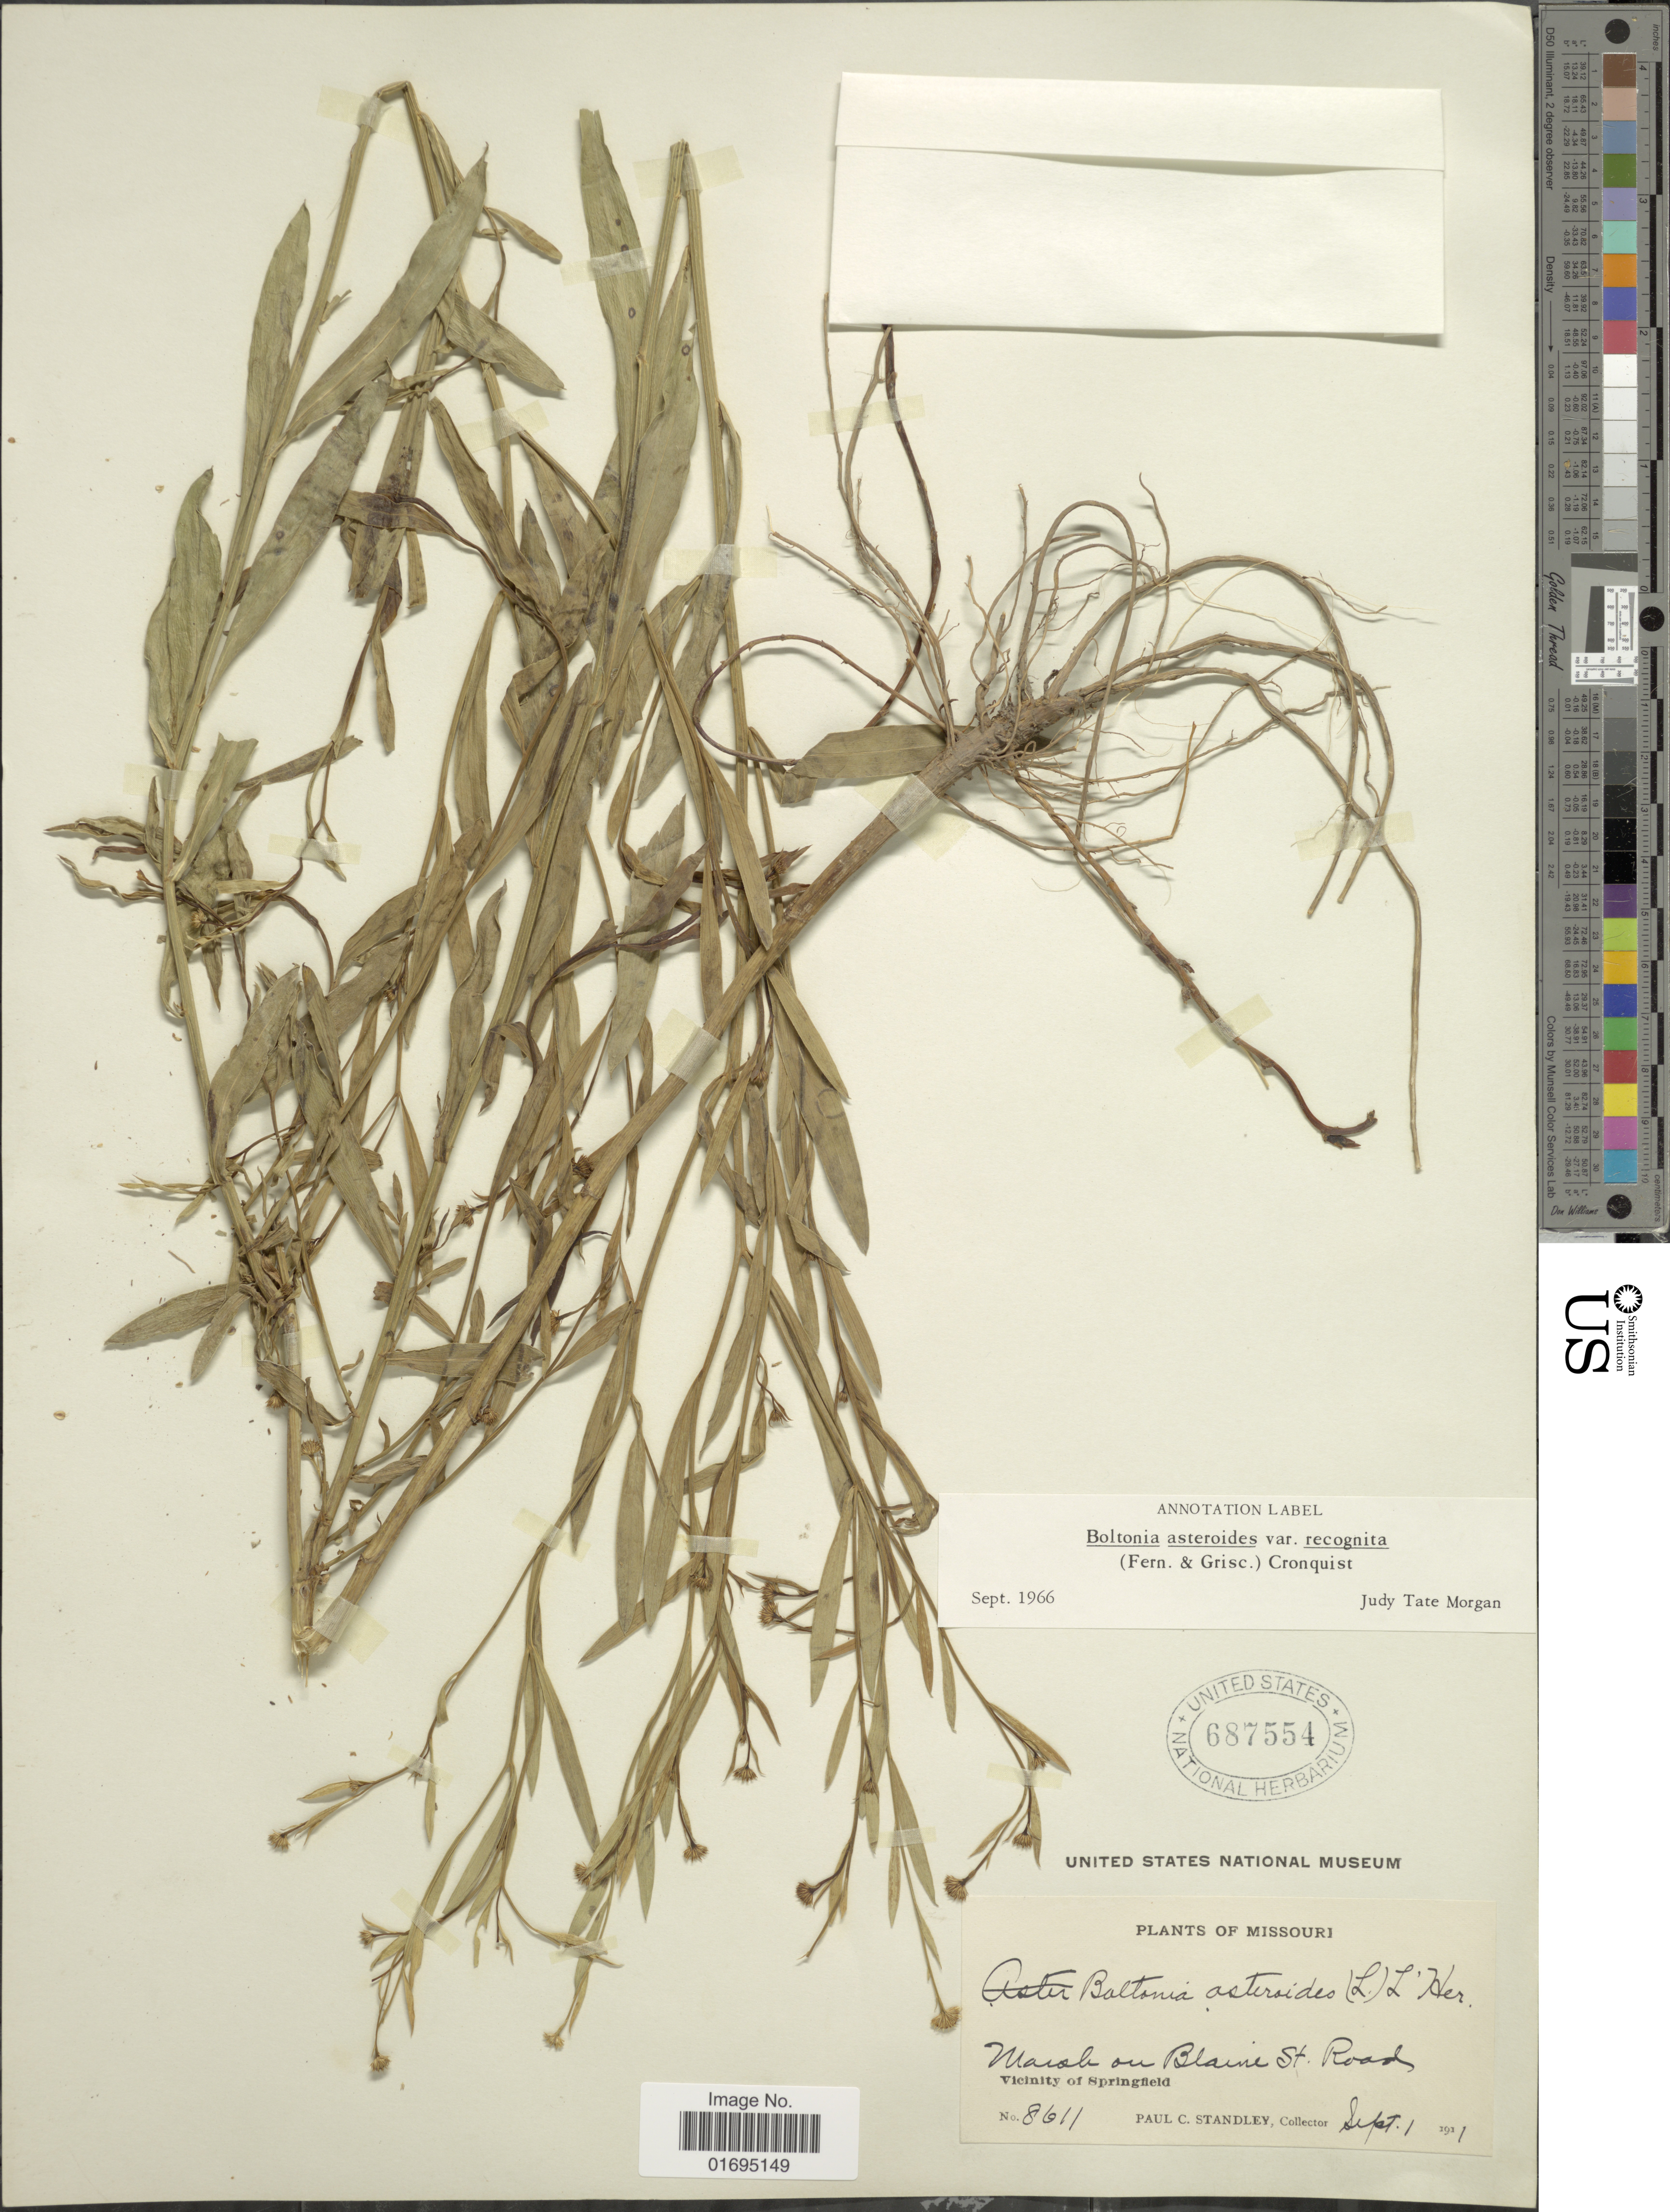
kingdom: Plantae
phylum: Tracheophyta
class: Magnoliopsida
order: Asterales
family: Asteraceae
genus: Boltonia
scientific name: Boltonia asteroides var. recognita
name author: (Fernald & Griscom) Cronq.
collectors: P. C. Standley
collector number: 8611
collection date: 1911-09-01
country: United States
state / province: Missouri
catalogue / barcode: US 687554